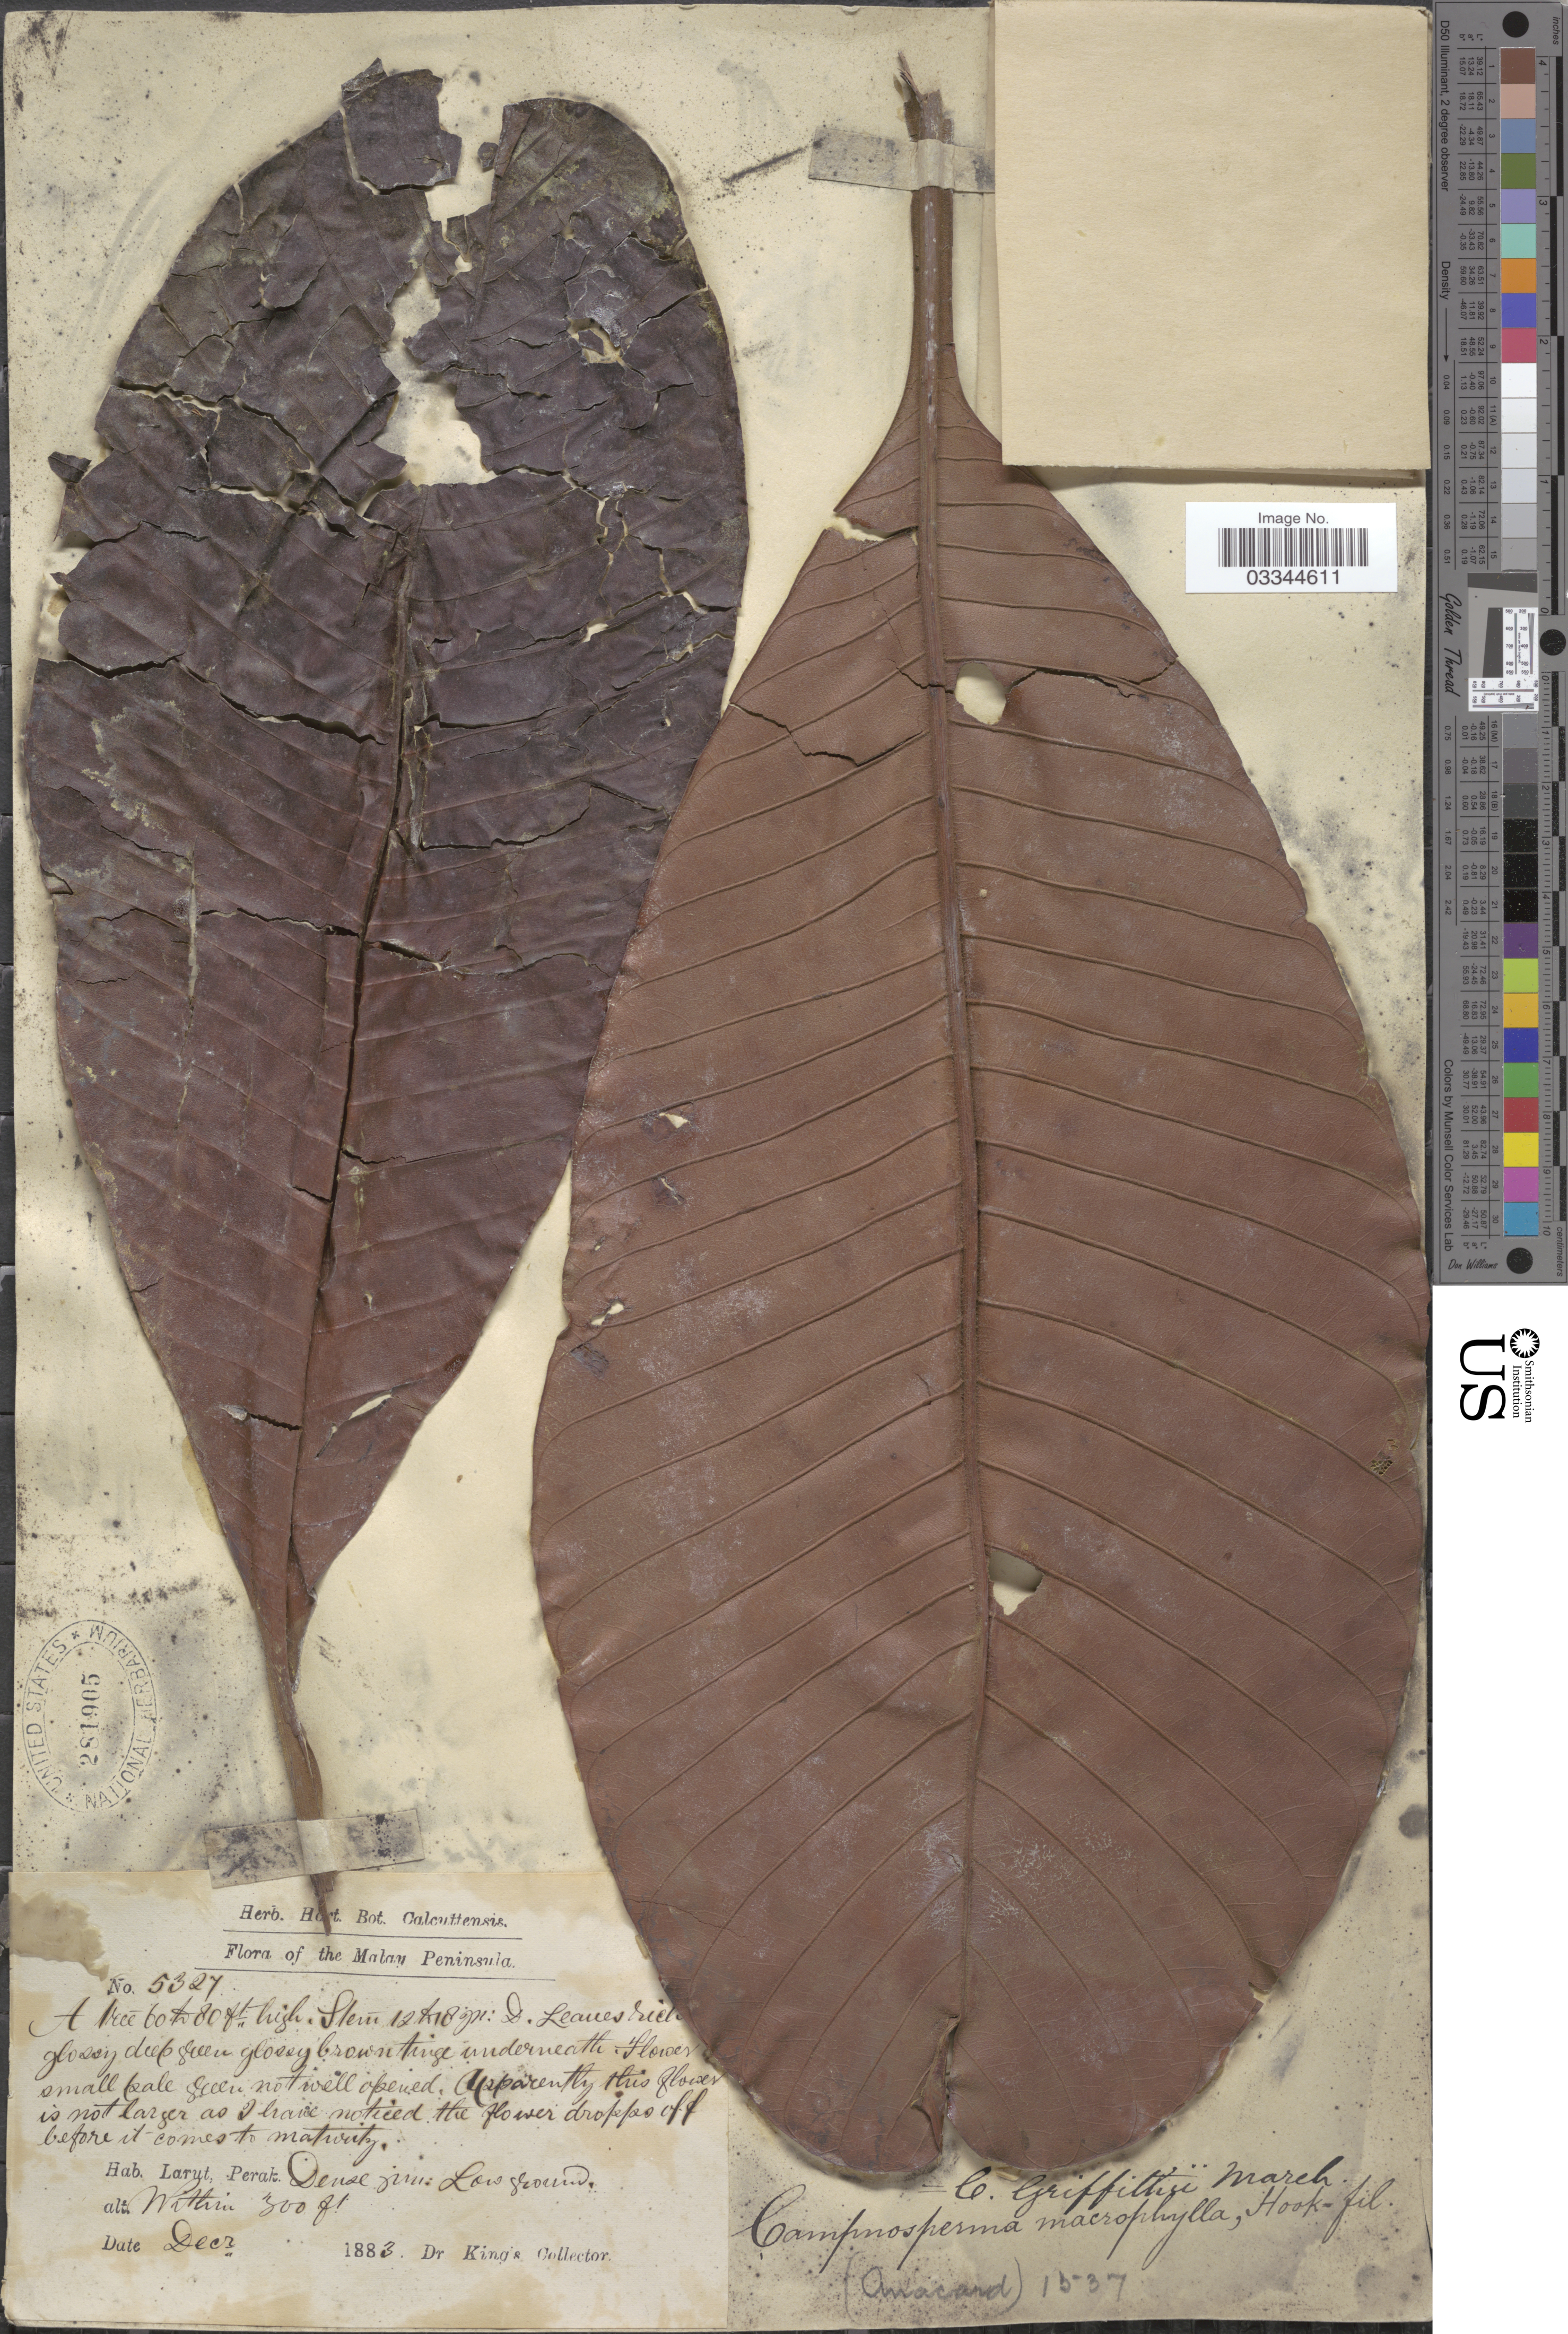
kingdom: Plantae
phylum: Tracheophyta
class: Magnoliopsida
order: Sapindales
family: Anacardiaceae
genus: Campnosperma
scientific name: Campnosperma griffithii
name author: Marchand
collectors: Dr. King's collector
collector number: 5327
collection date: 1883-12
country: Malaysia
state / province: Perak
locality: Malay Peninsula, Larut.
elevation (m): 91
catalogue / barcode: US 281905